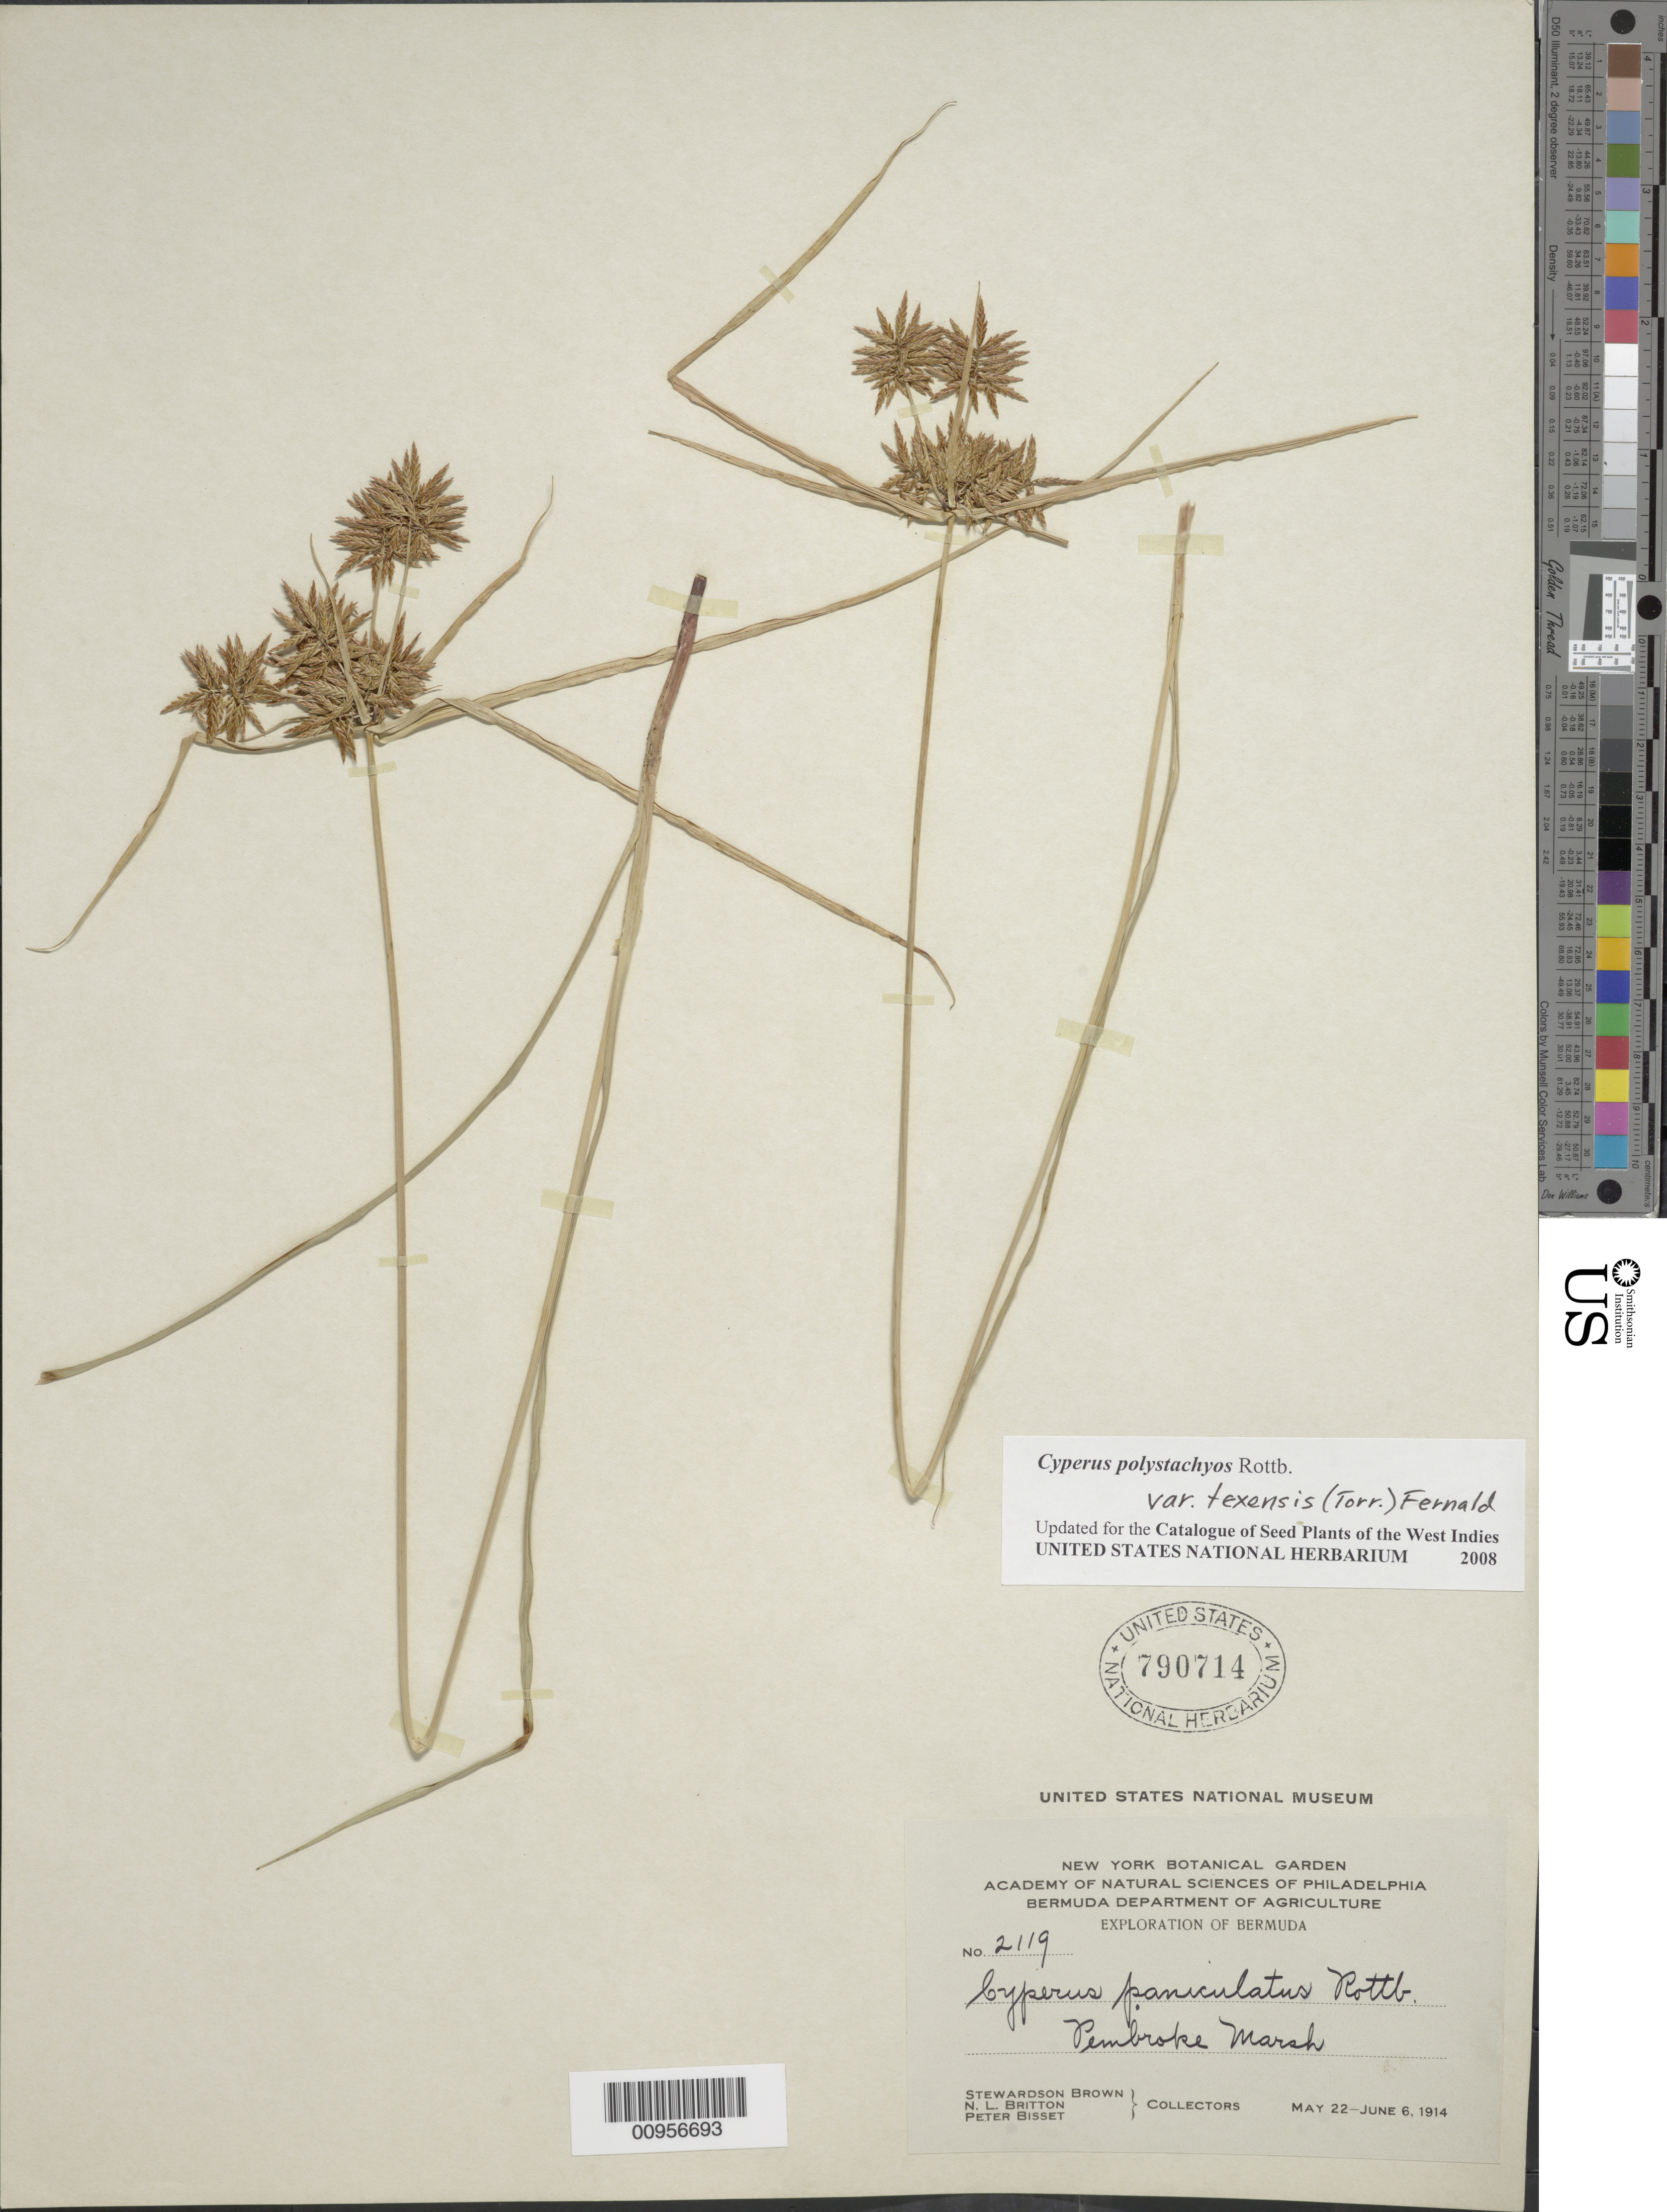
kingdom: Plantae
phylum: Tracheophyta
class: Liliopsida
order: Poales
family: Cyperaceae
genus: Cyperus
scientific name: Cyperus polystachyos var. texensis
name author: (Torr.) Fernald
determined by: Strong, M. T., (US), Smithsonian Institution - National Museum of Natural History (UNITED STATES)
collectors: S. Brown, N. Britton & P. Bisset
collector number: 2119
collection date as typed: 22 May 1914 to 06 Jun 1914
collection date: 1914-05-22/1914-06-06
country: Bermuda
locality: Pembroke Marsh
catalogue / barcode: US 790714